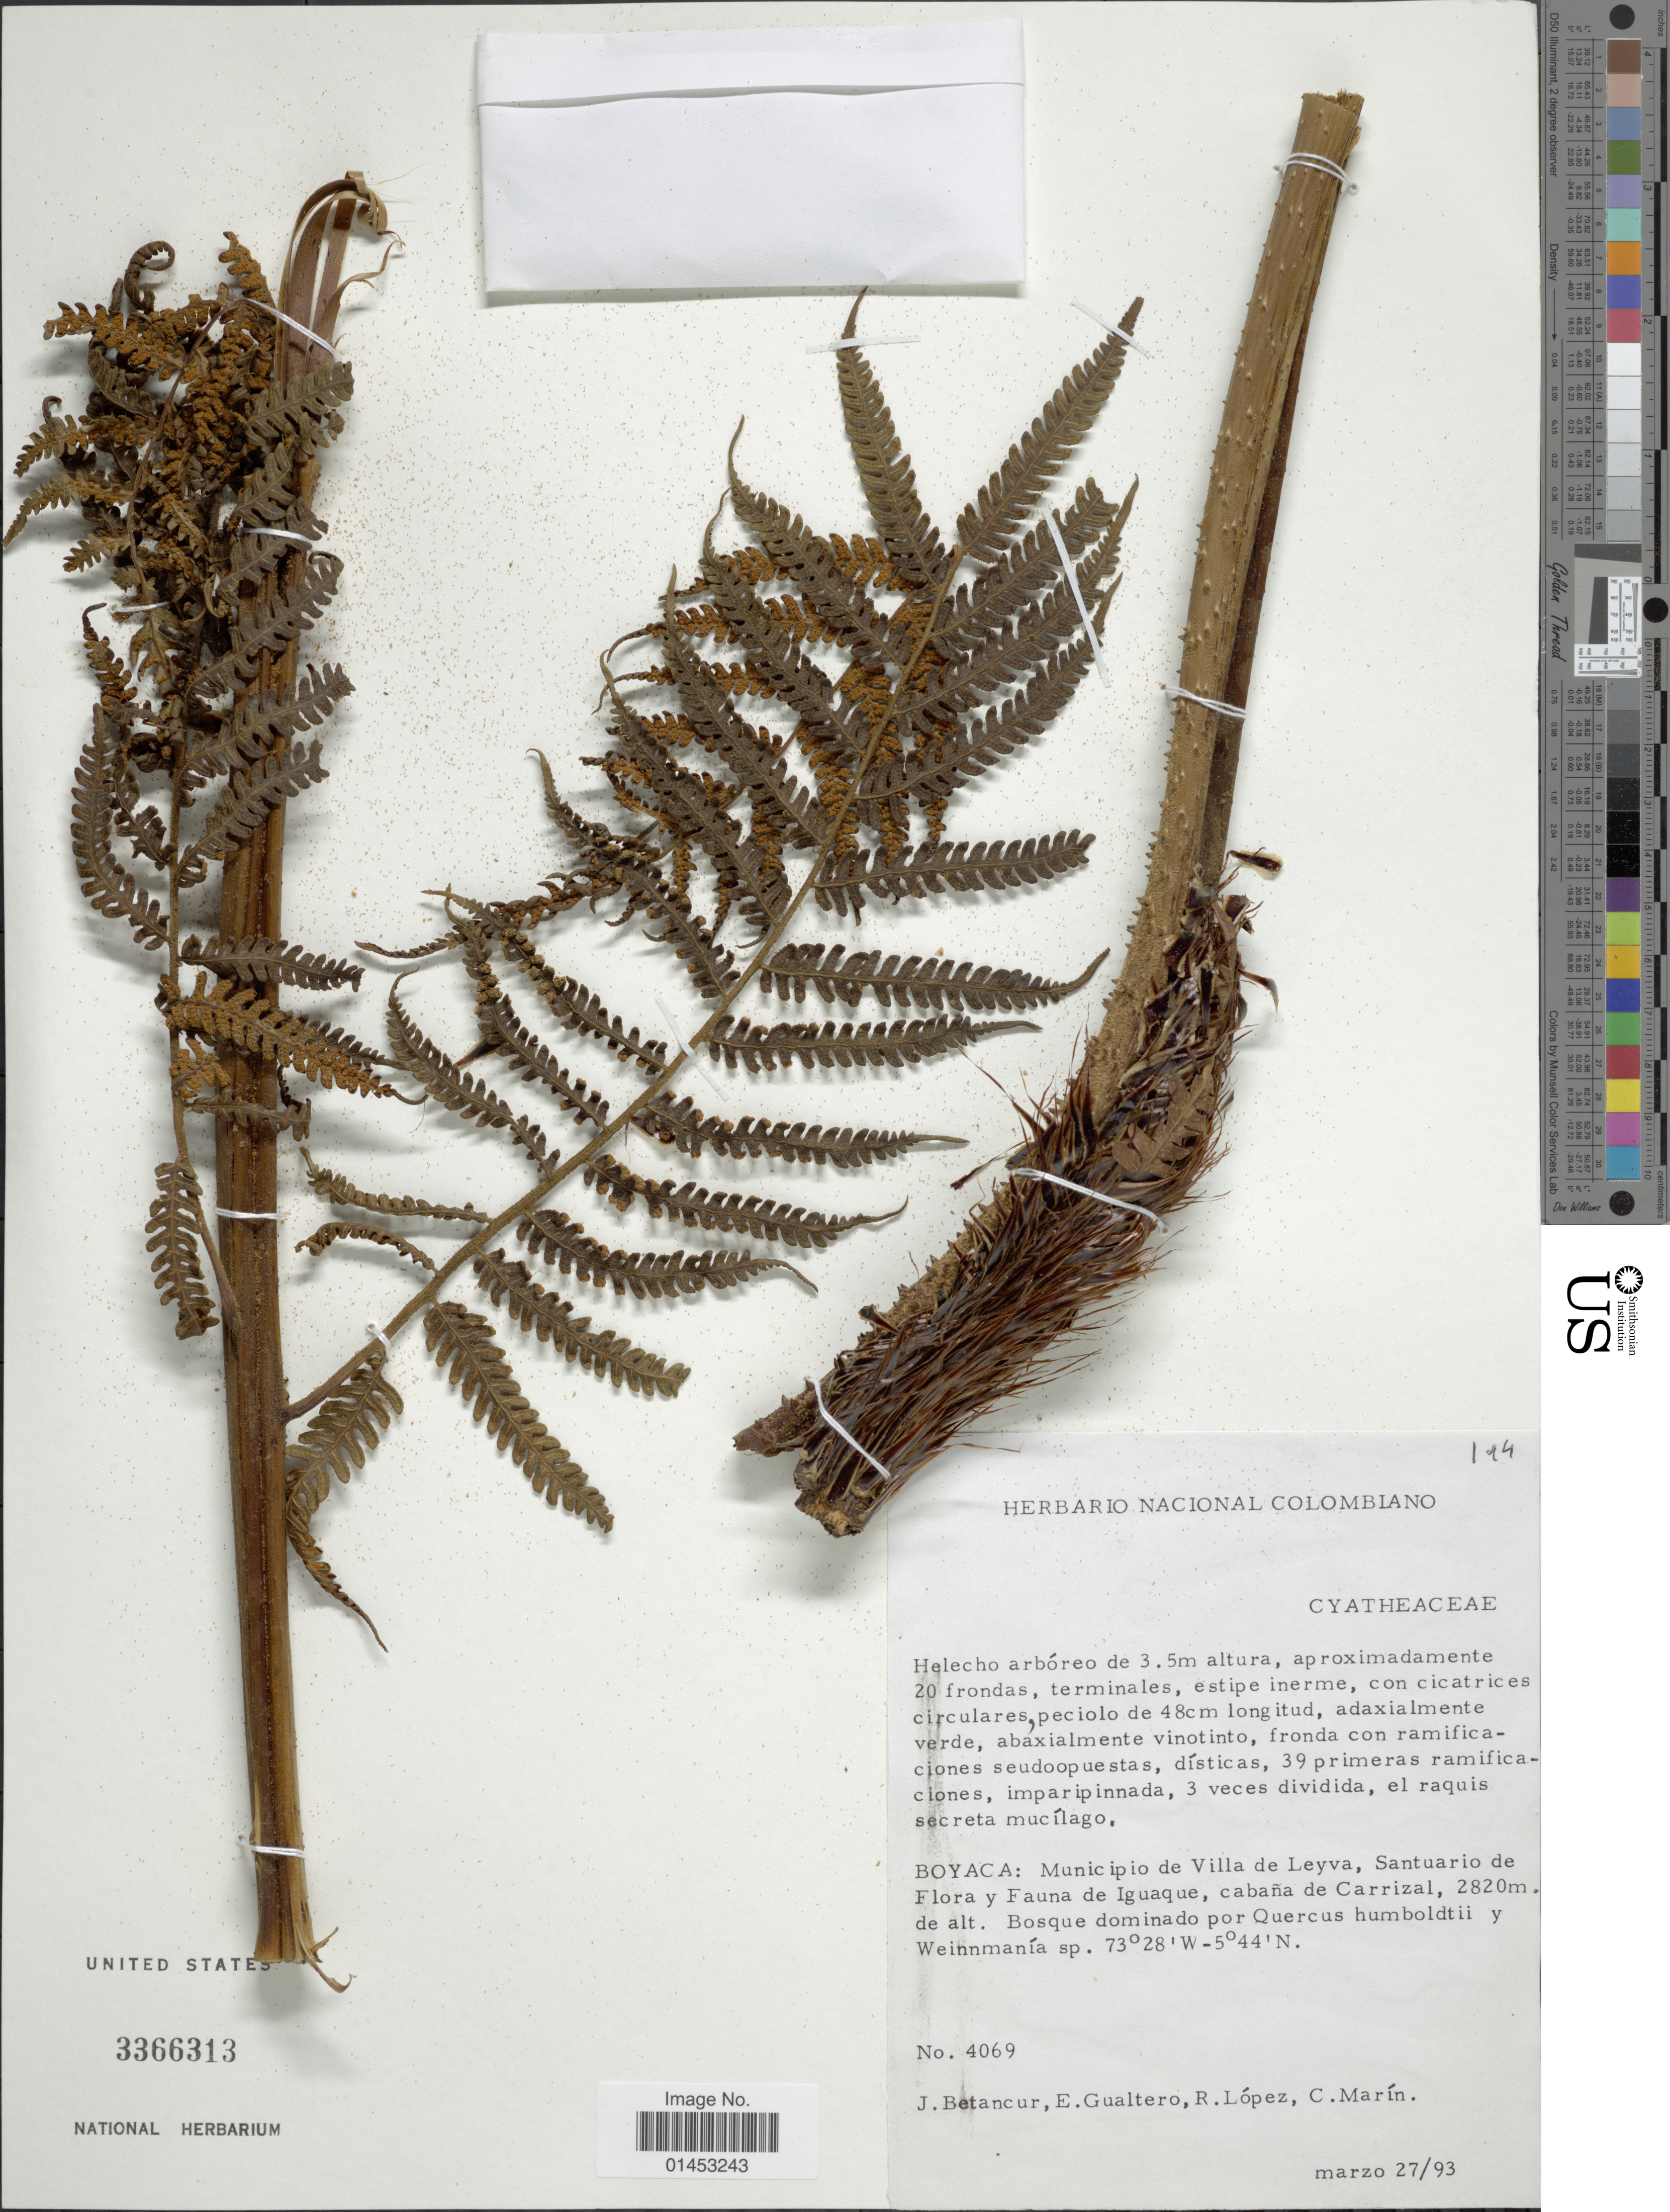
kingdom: Plantae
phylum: Tracheophyta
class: Polypodiopsida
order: Cyatheales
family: Cyatheaceae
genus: Cyathea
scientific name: Cyathea sp.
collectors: J. Betancur, E. Gualtero, López, R. M. & C. Marín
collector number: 4069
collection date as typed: Transcribed d/m/y: 27/3/93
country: Colombia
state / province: Boyacá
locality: Boyaca: Municipio de Villa de Lyva, Santuario de Flora y Fauna de Iguaque, cabana de Carrizal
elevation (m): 2820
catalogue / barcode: US 3366313